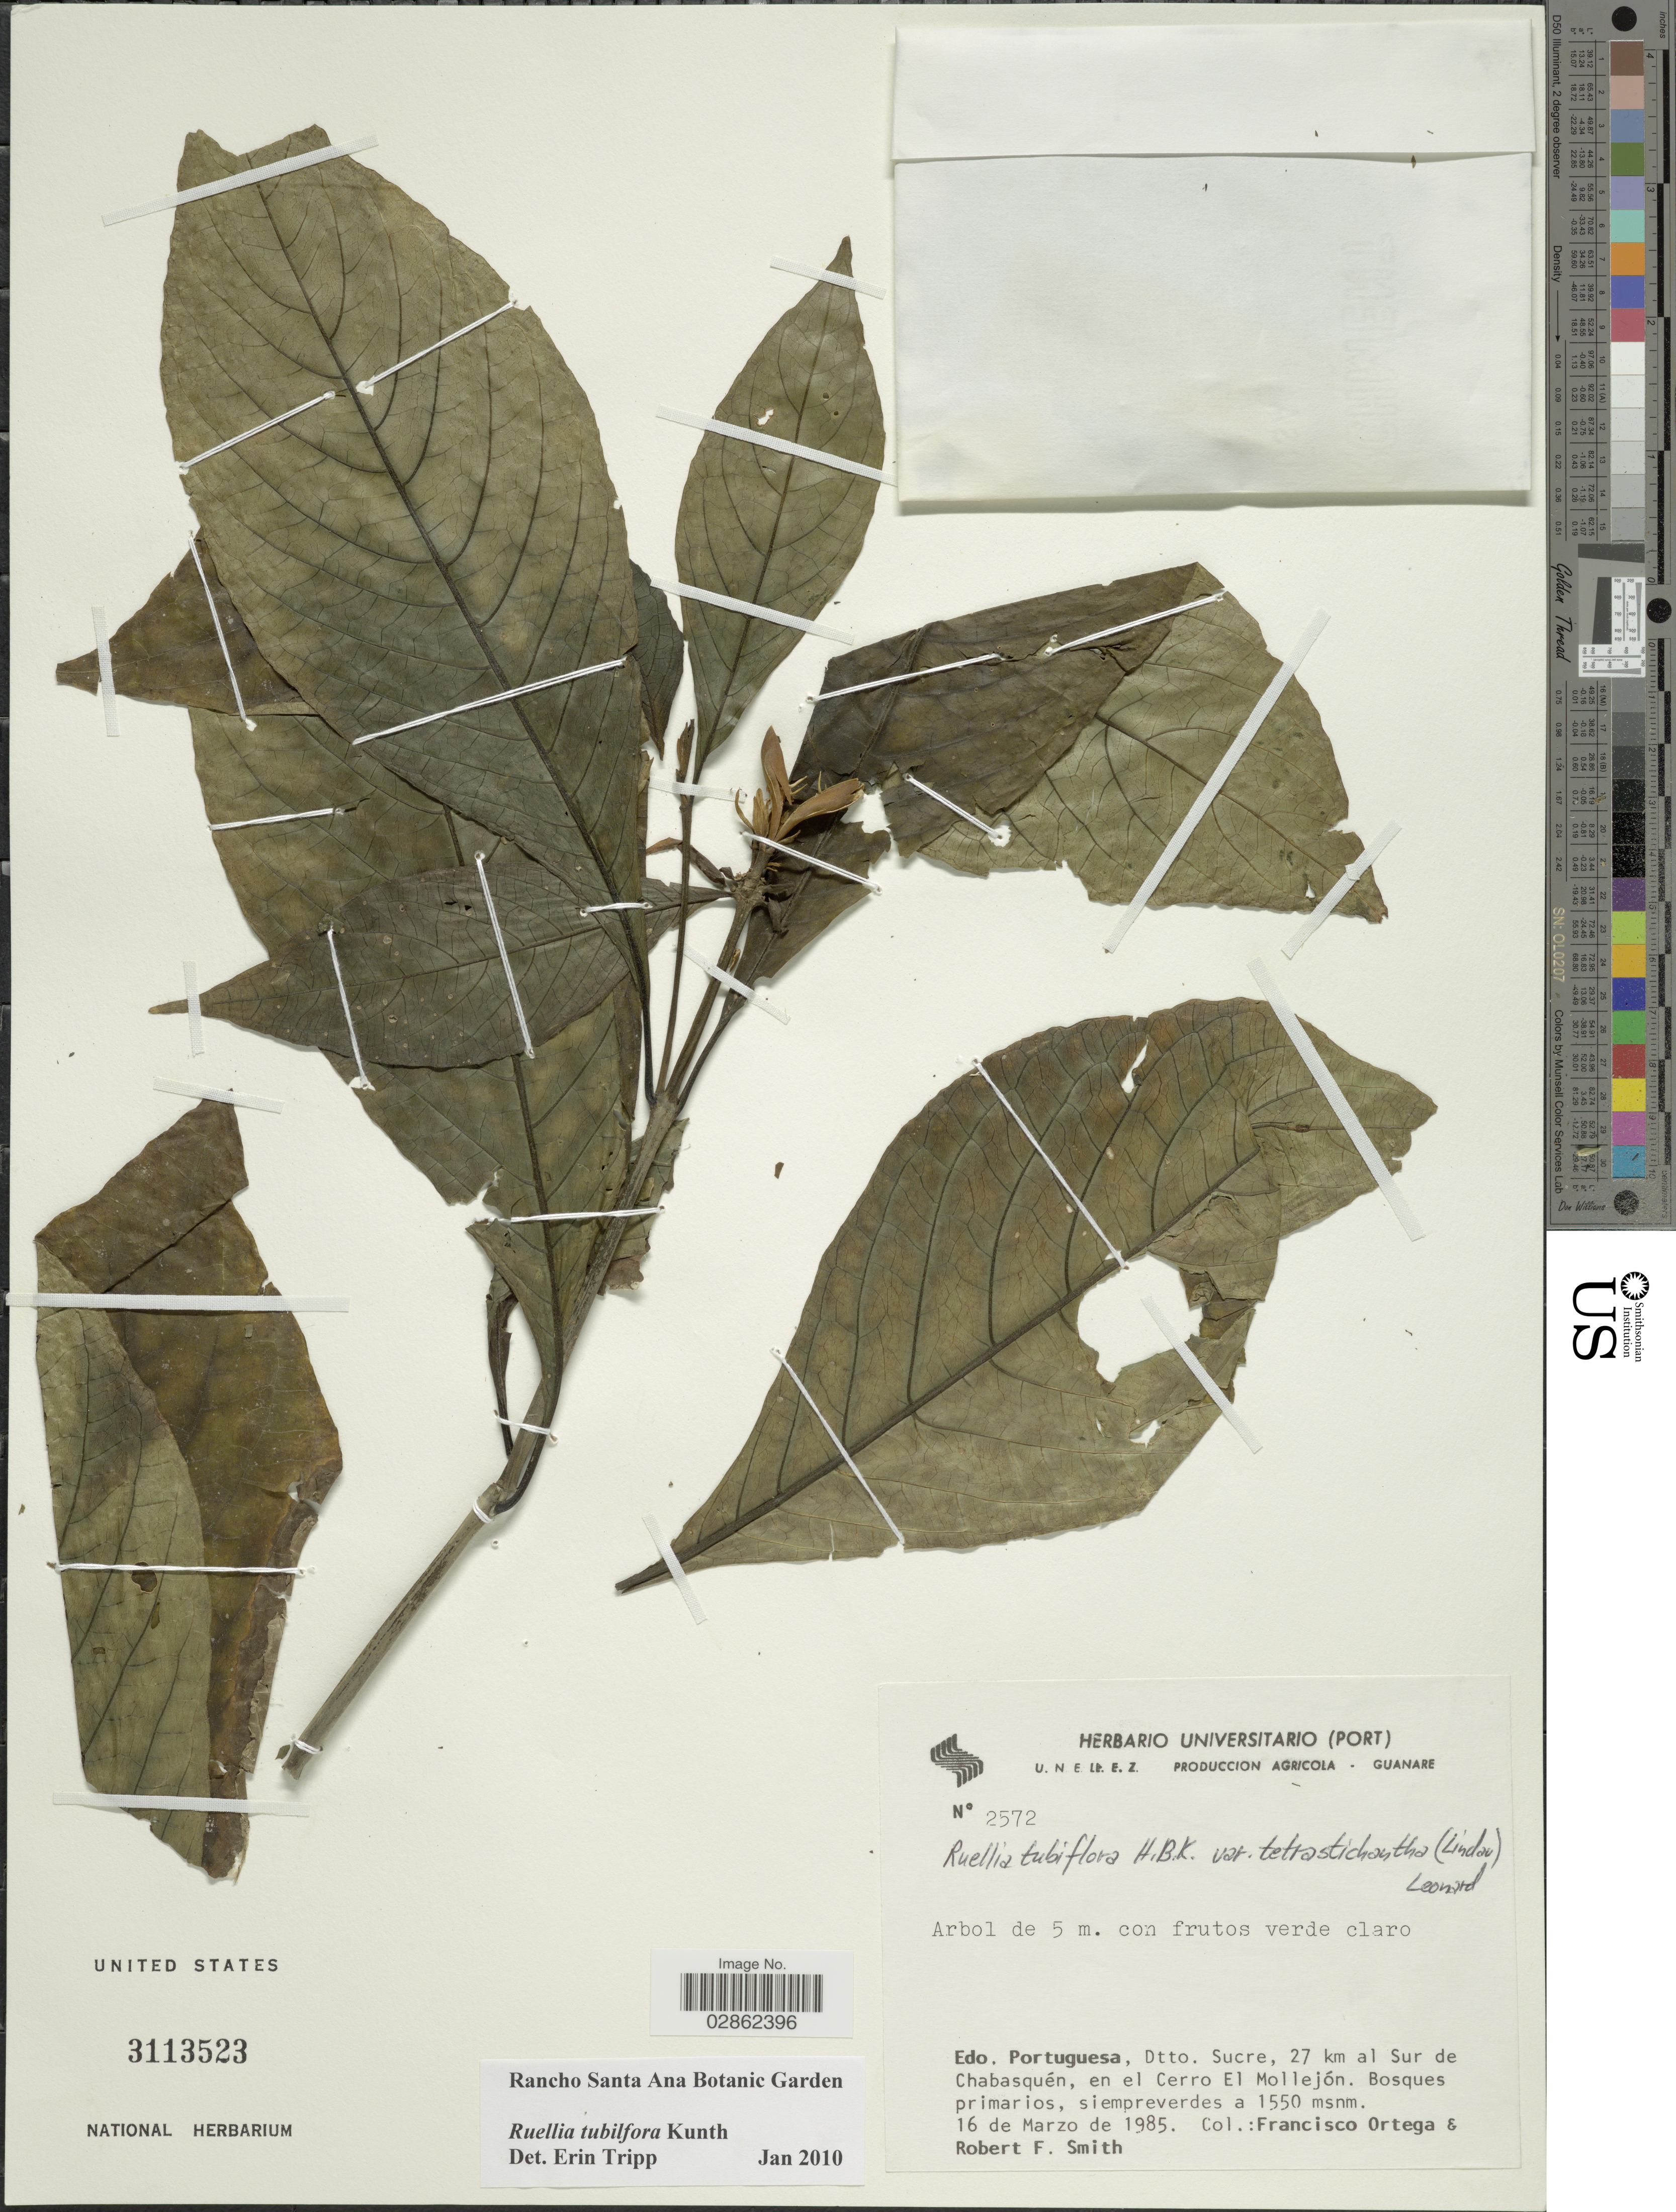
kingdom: Plantae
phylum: Tracheophyta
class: Magnoliopsida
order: Lamiales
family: Acanthaceae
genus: Ruellia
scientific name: Ruellia tubiflora var. tetrastichantha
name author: Kunth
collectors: F. J. Ortega & R. F. Smith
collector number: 2572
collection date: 1985-03-16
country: Venezuela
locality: Edo. Portuguesa, Dtto. Sucre, 27 km al Sur de Chabasquén, en el Cerro El Mollejón.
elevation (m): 1550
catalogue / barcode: US 3113523